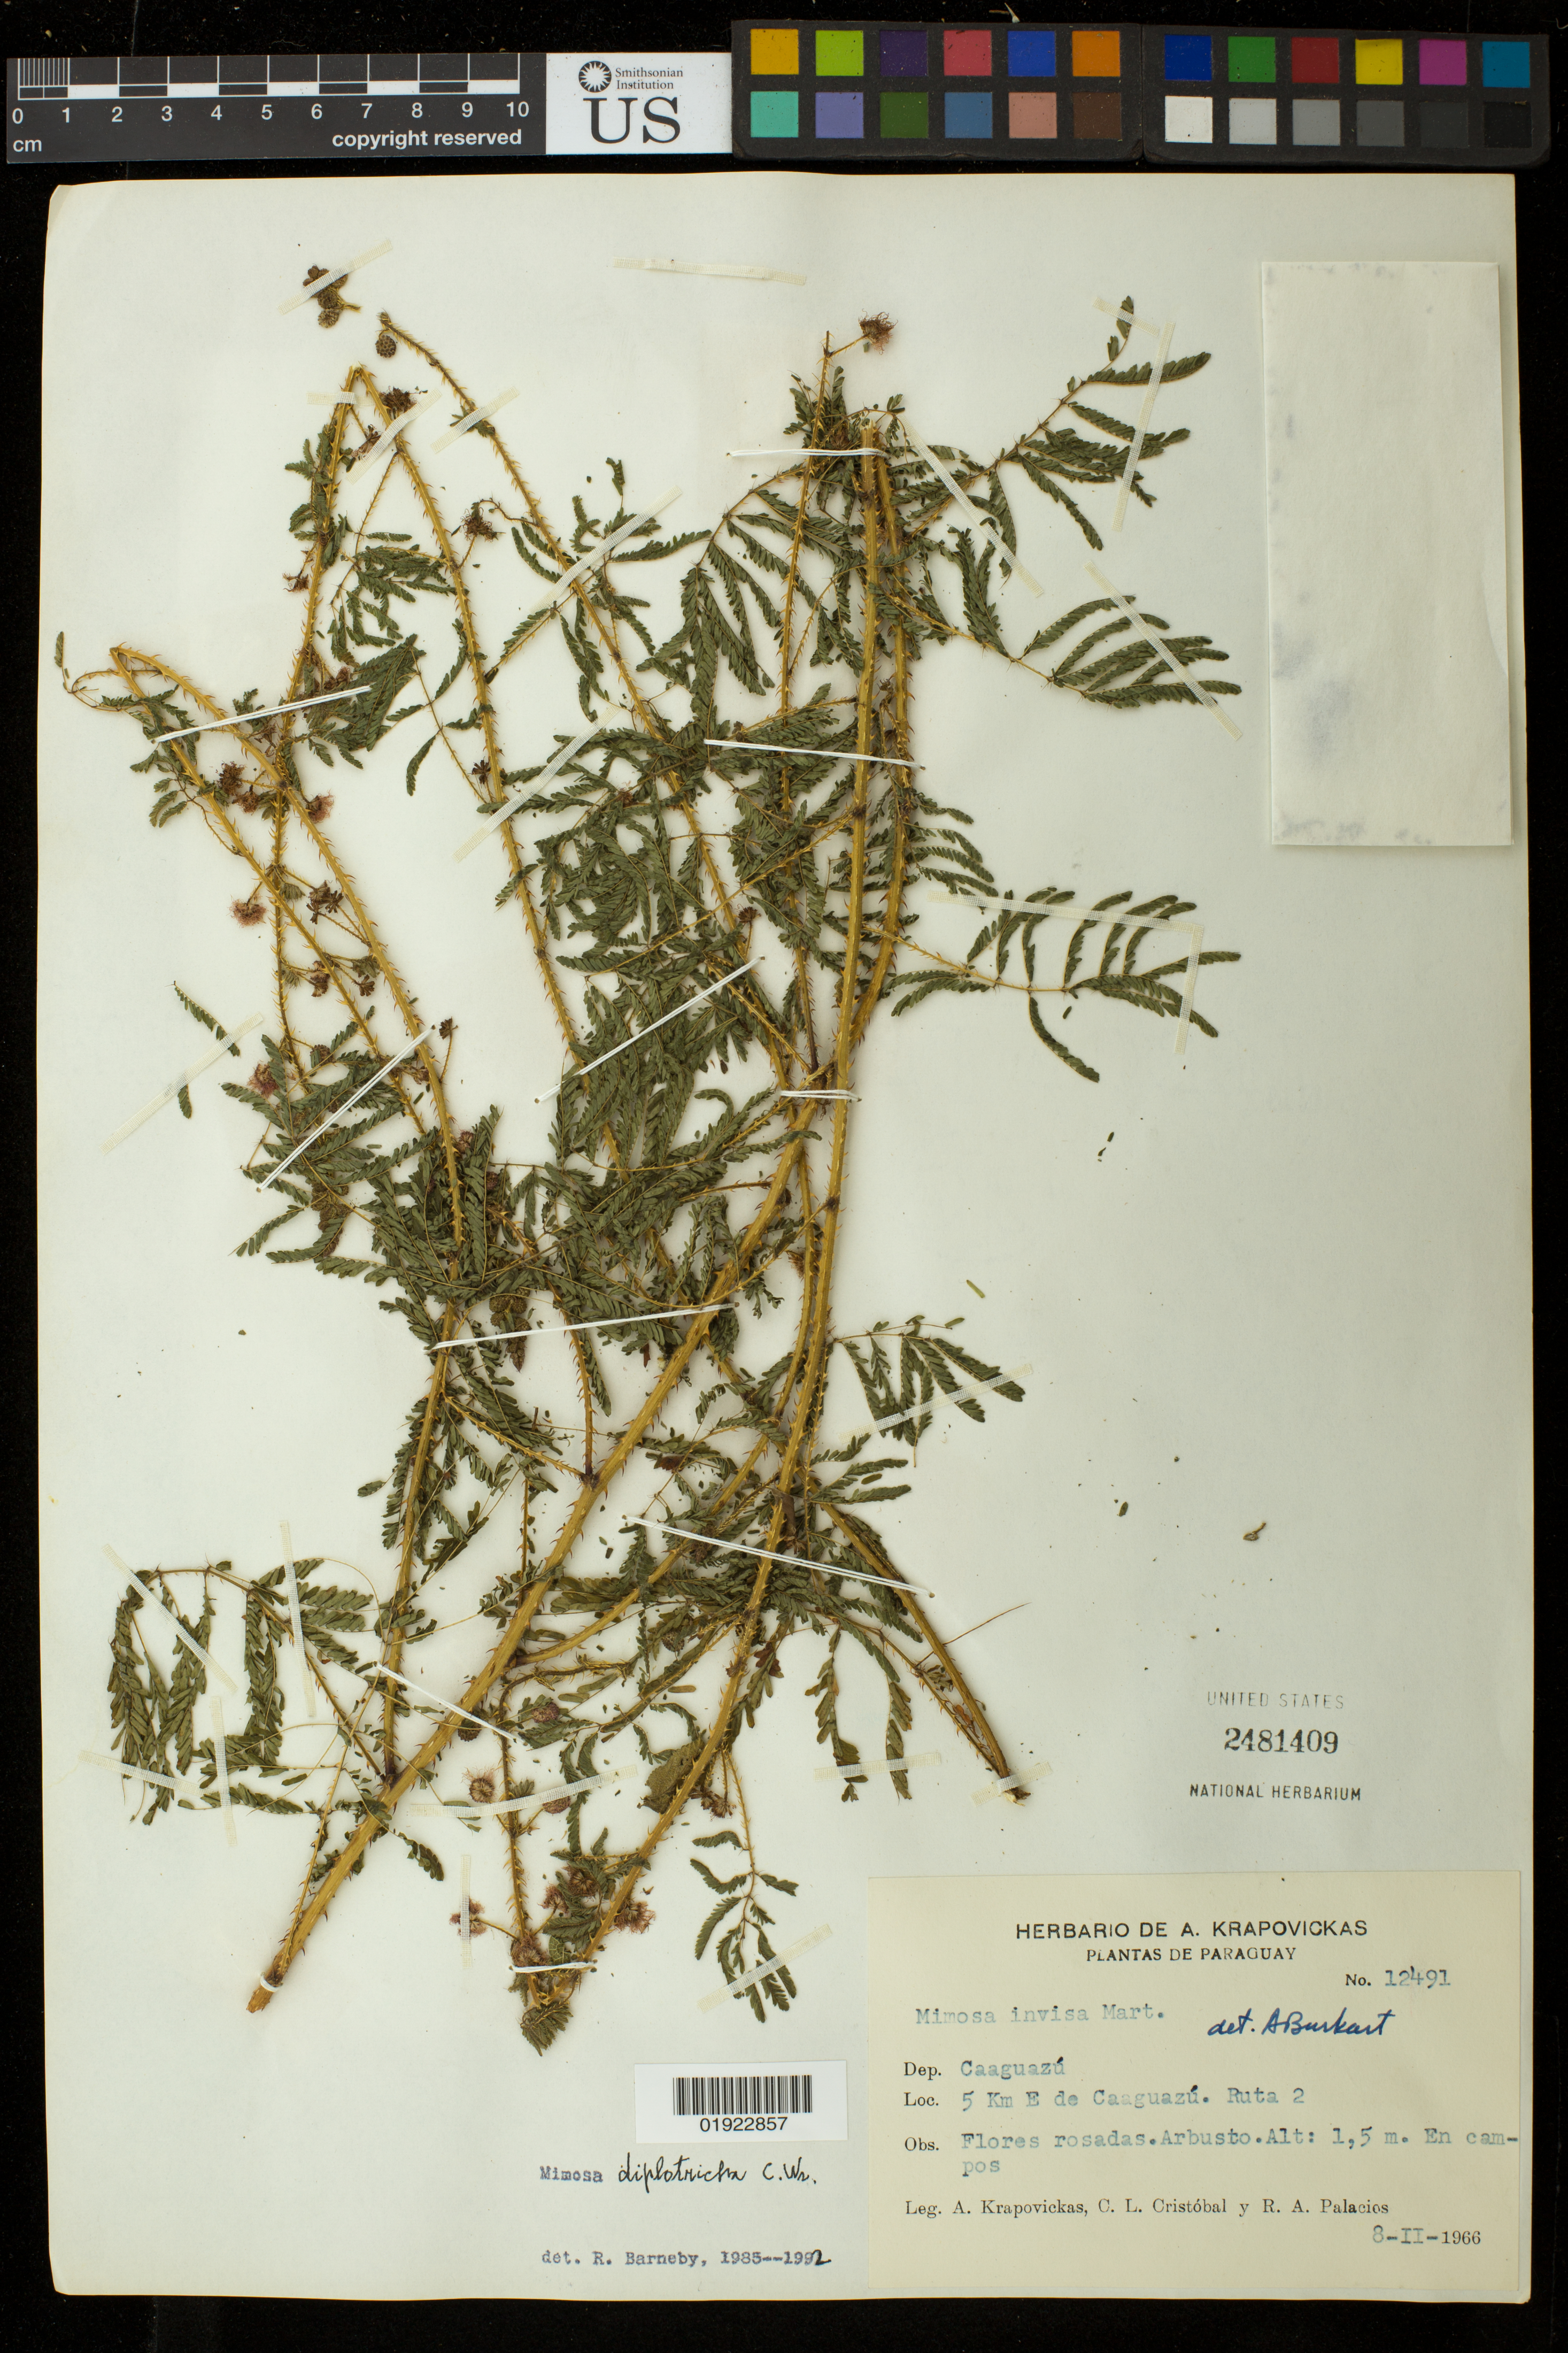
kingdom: Plantae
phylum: Tracheophyta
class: Magnoliopsida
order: Fabales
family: Fabaceae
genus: Mimosa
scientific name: Mimosa diplotricha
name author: C. Wright in Sauvalle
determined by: Barneby, Rupert C., (NY)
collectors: A. Krapovickas, C. L. Cristóbal & R. Palacios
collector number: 12491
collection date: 1966-02-08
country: Paraguay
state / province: Caaguazú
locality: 5 Km E de Caaguazu. Ruta 2.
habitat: En campos.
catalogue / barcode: US 2481409